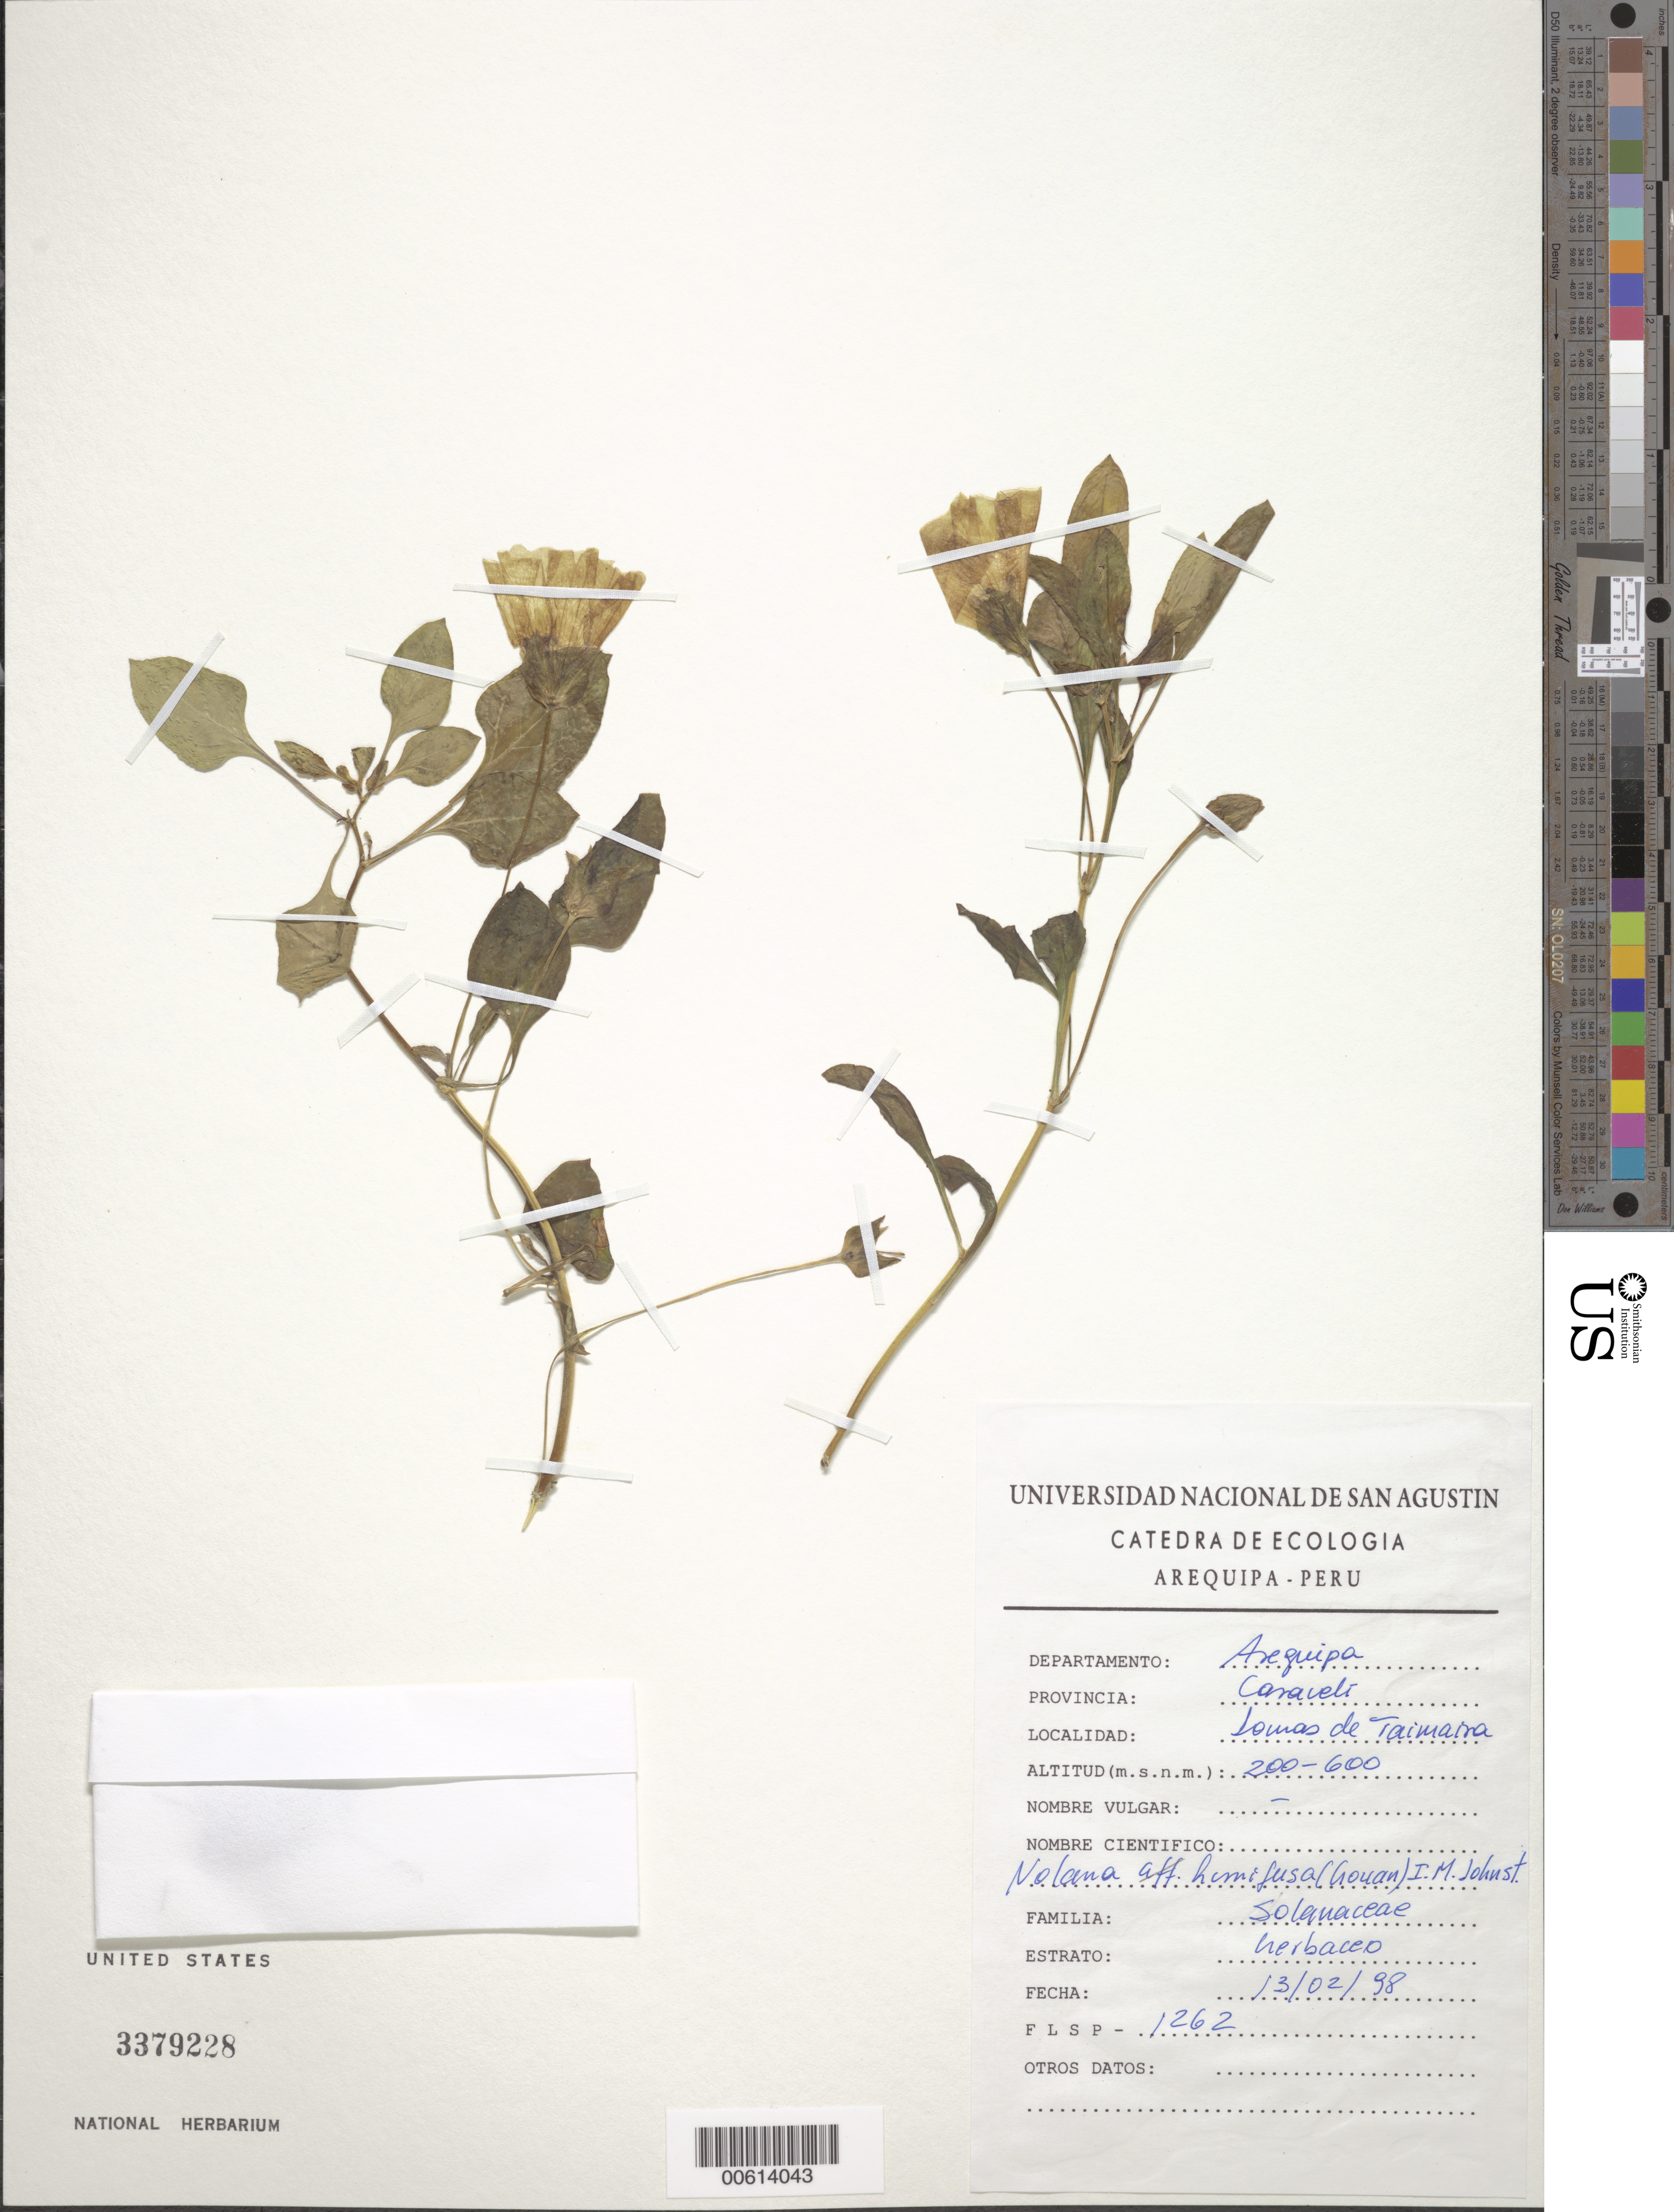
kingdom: Plantae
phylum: Tracheophyta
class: Magnoliopsida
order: Solanales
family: Solanaceae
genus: Nolana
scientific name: Nolana humifusa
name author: (Gouan) I.M. Johnst.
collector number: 1262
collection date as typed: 13 Feb 1998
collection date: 1998-02-13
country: Peru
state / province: Arequipa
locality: Caravelí, Lomas de Taimaira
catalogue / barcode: US 3379228